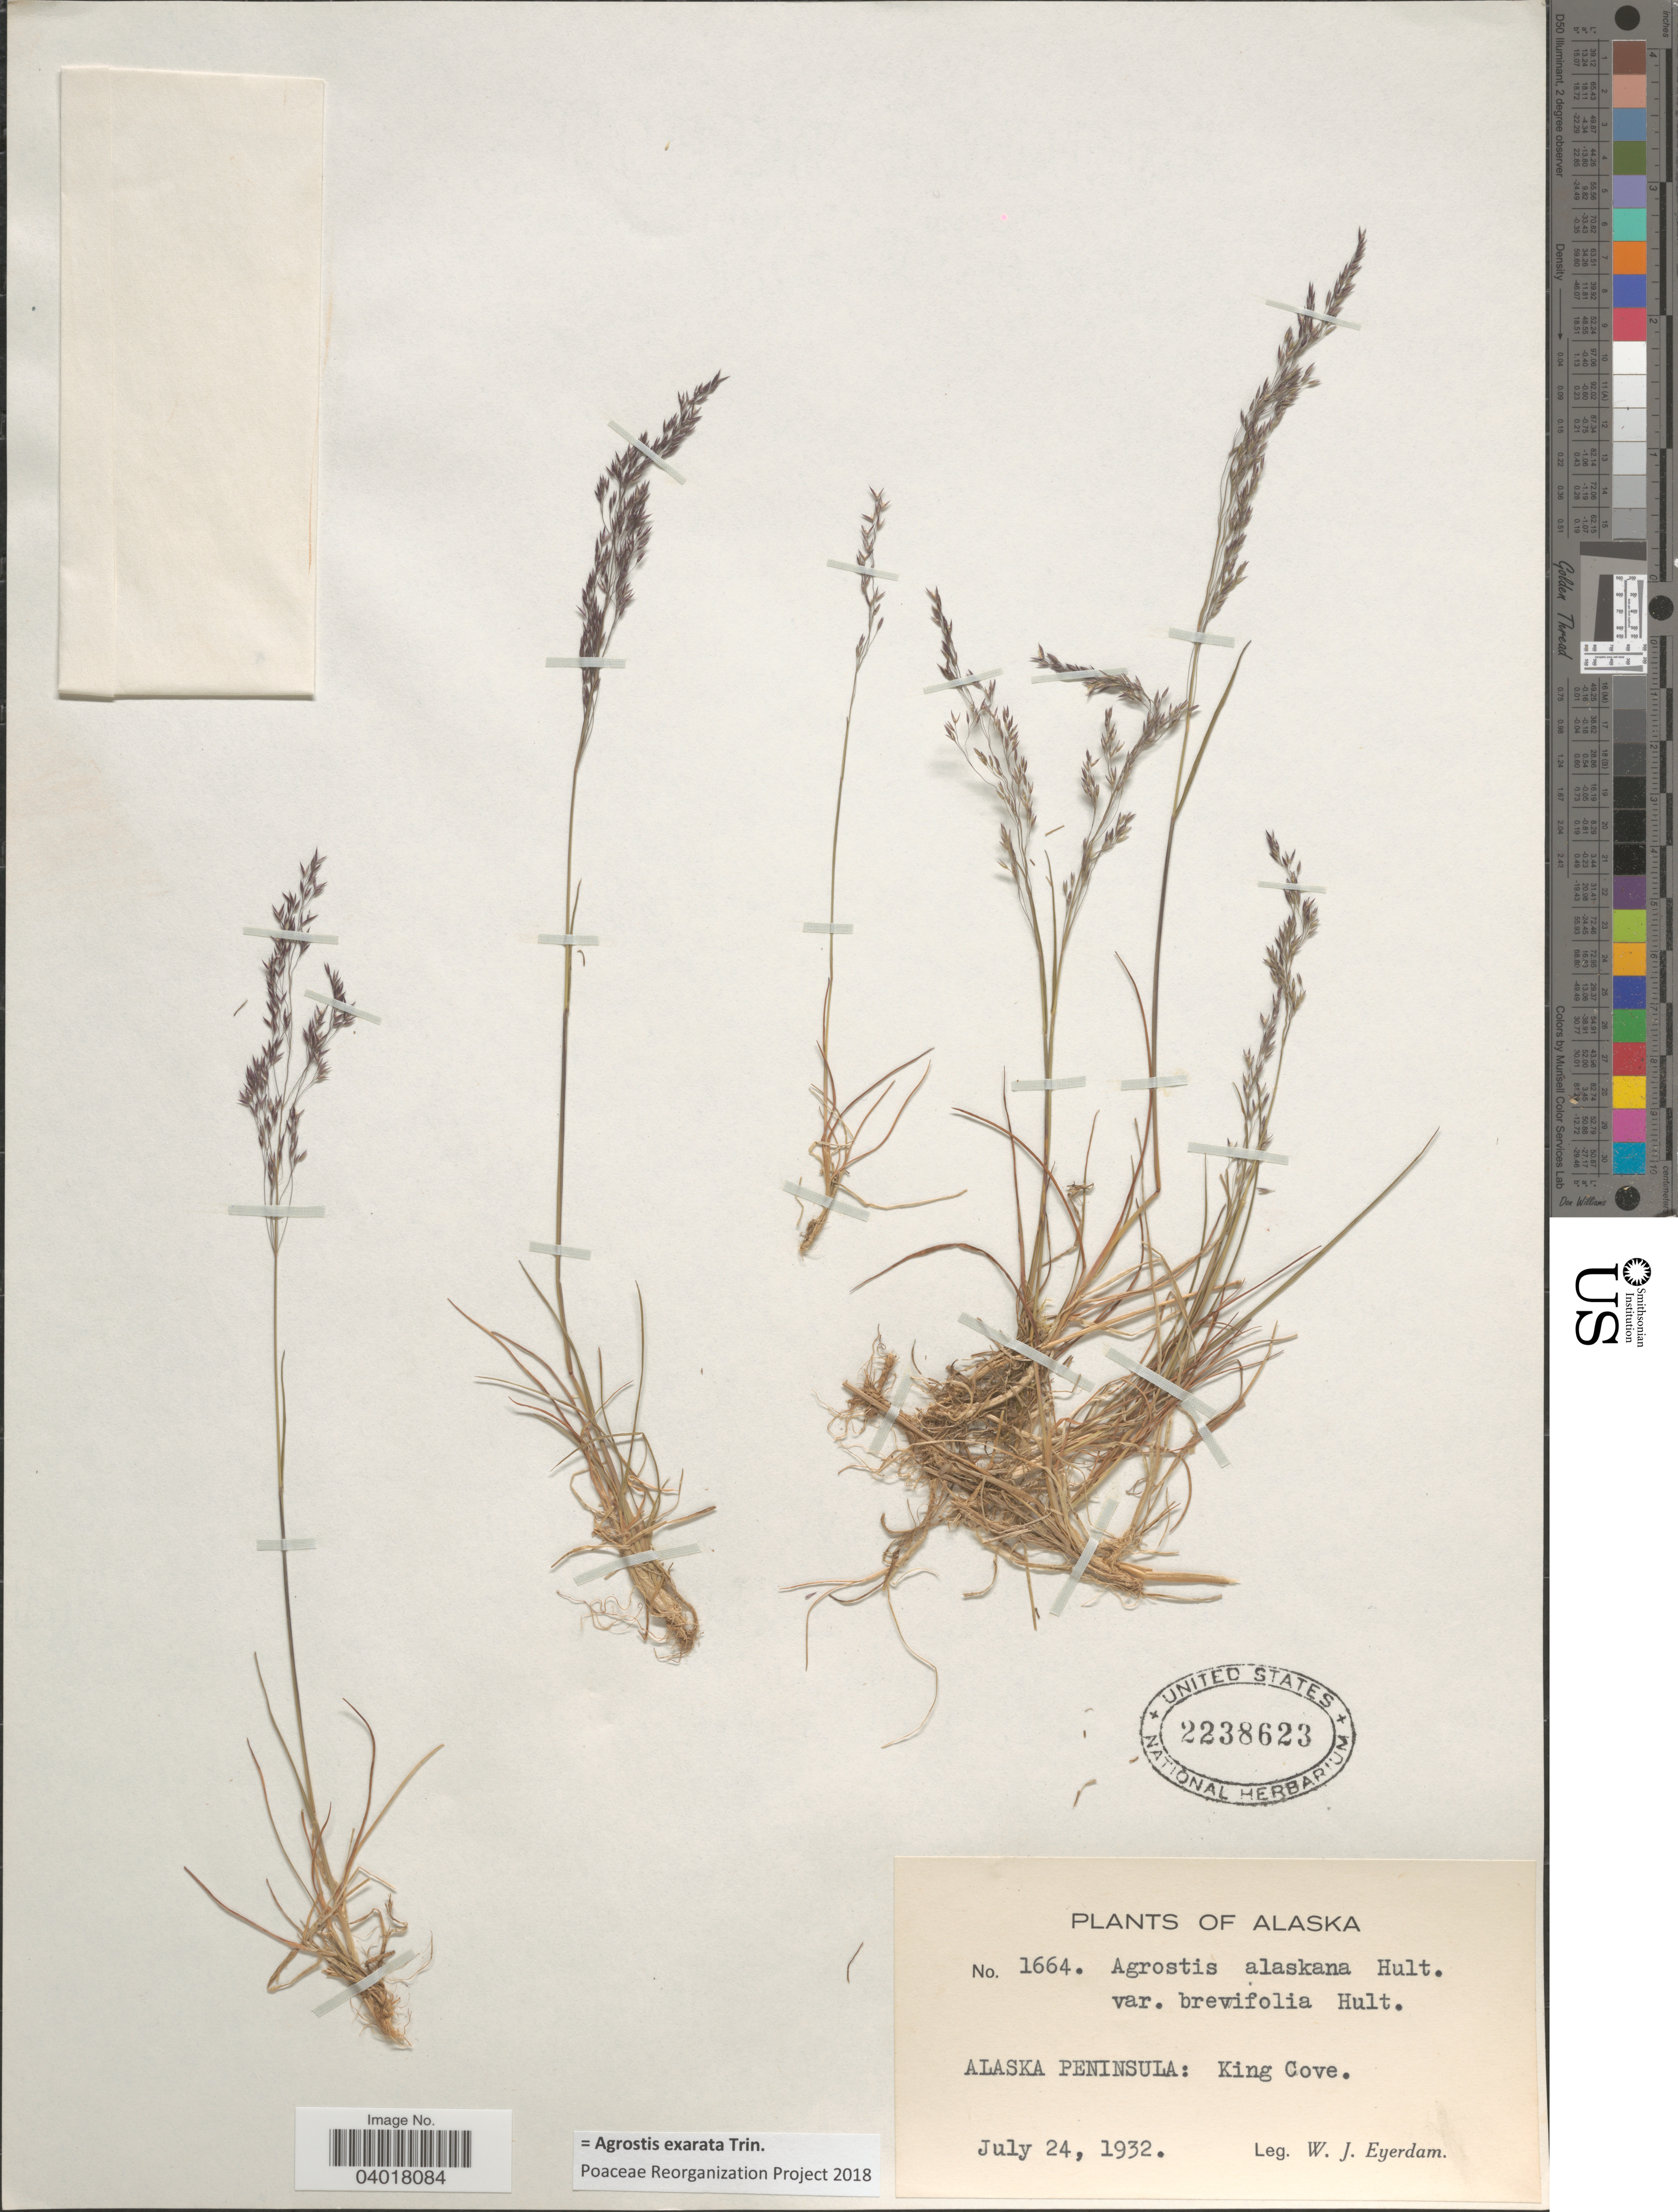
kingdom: Plantae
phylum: Tracheophyta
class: Liliopsida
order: Poales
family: Poaceae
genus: Agrostis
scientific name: Agrostis exarata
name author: Trin.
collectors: W. J. Eyerdam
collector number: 1664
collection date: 1932-07-24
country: United States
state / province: Alaska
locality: Alaska Peninsula: King Cove.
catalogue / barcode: US 2238623